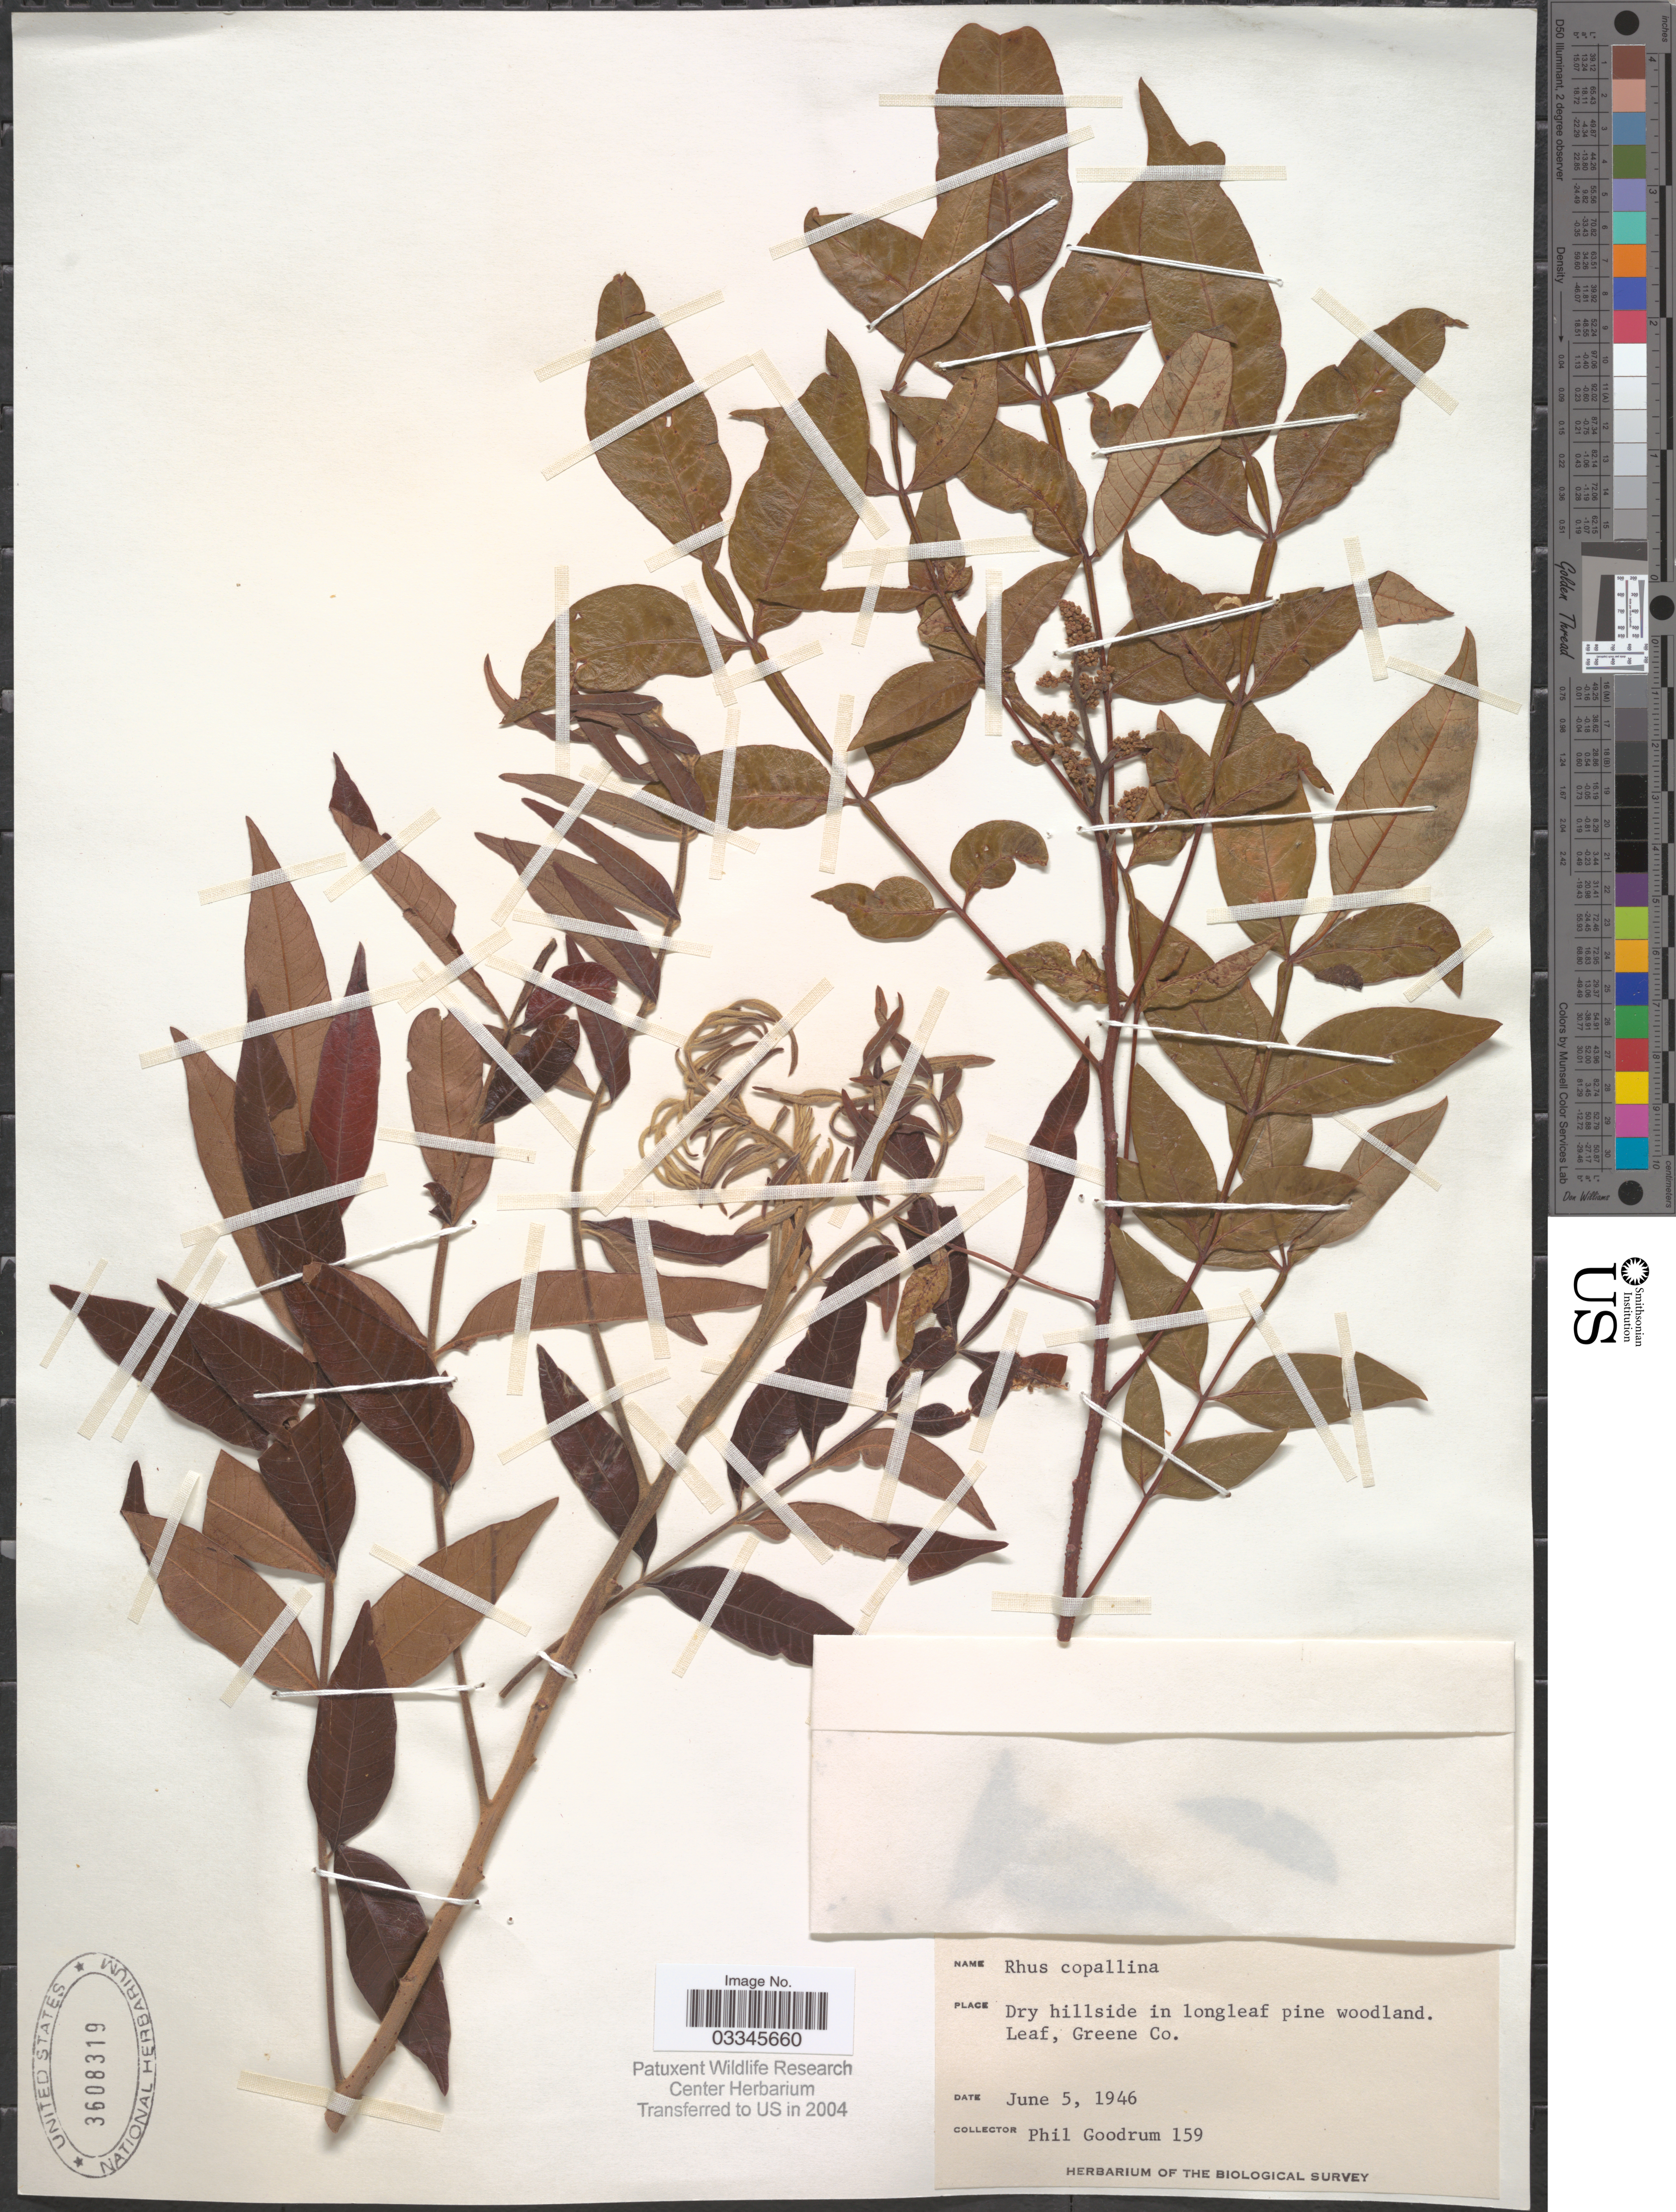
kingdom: Plantae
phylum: Tracheophyta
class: Magnoliopsida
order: Sapindales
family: Anacardiaceae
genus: Rhus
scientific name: Rhus copallinum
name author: L.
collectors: P. Goodrum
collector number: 159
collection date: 1946-06-05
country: United States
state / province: Mississippi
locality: Leaf, Greene Co.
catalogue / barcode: US 3608319